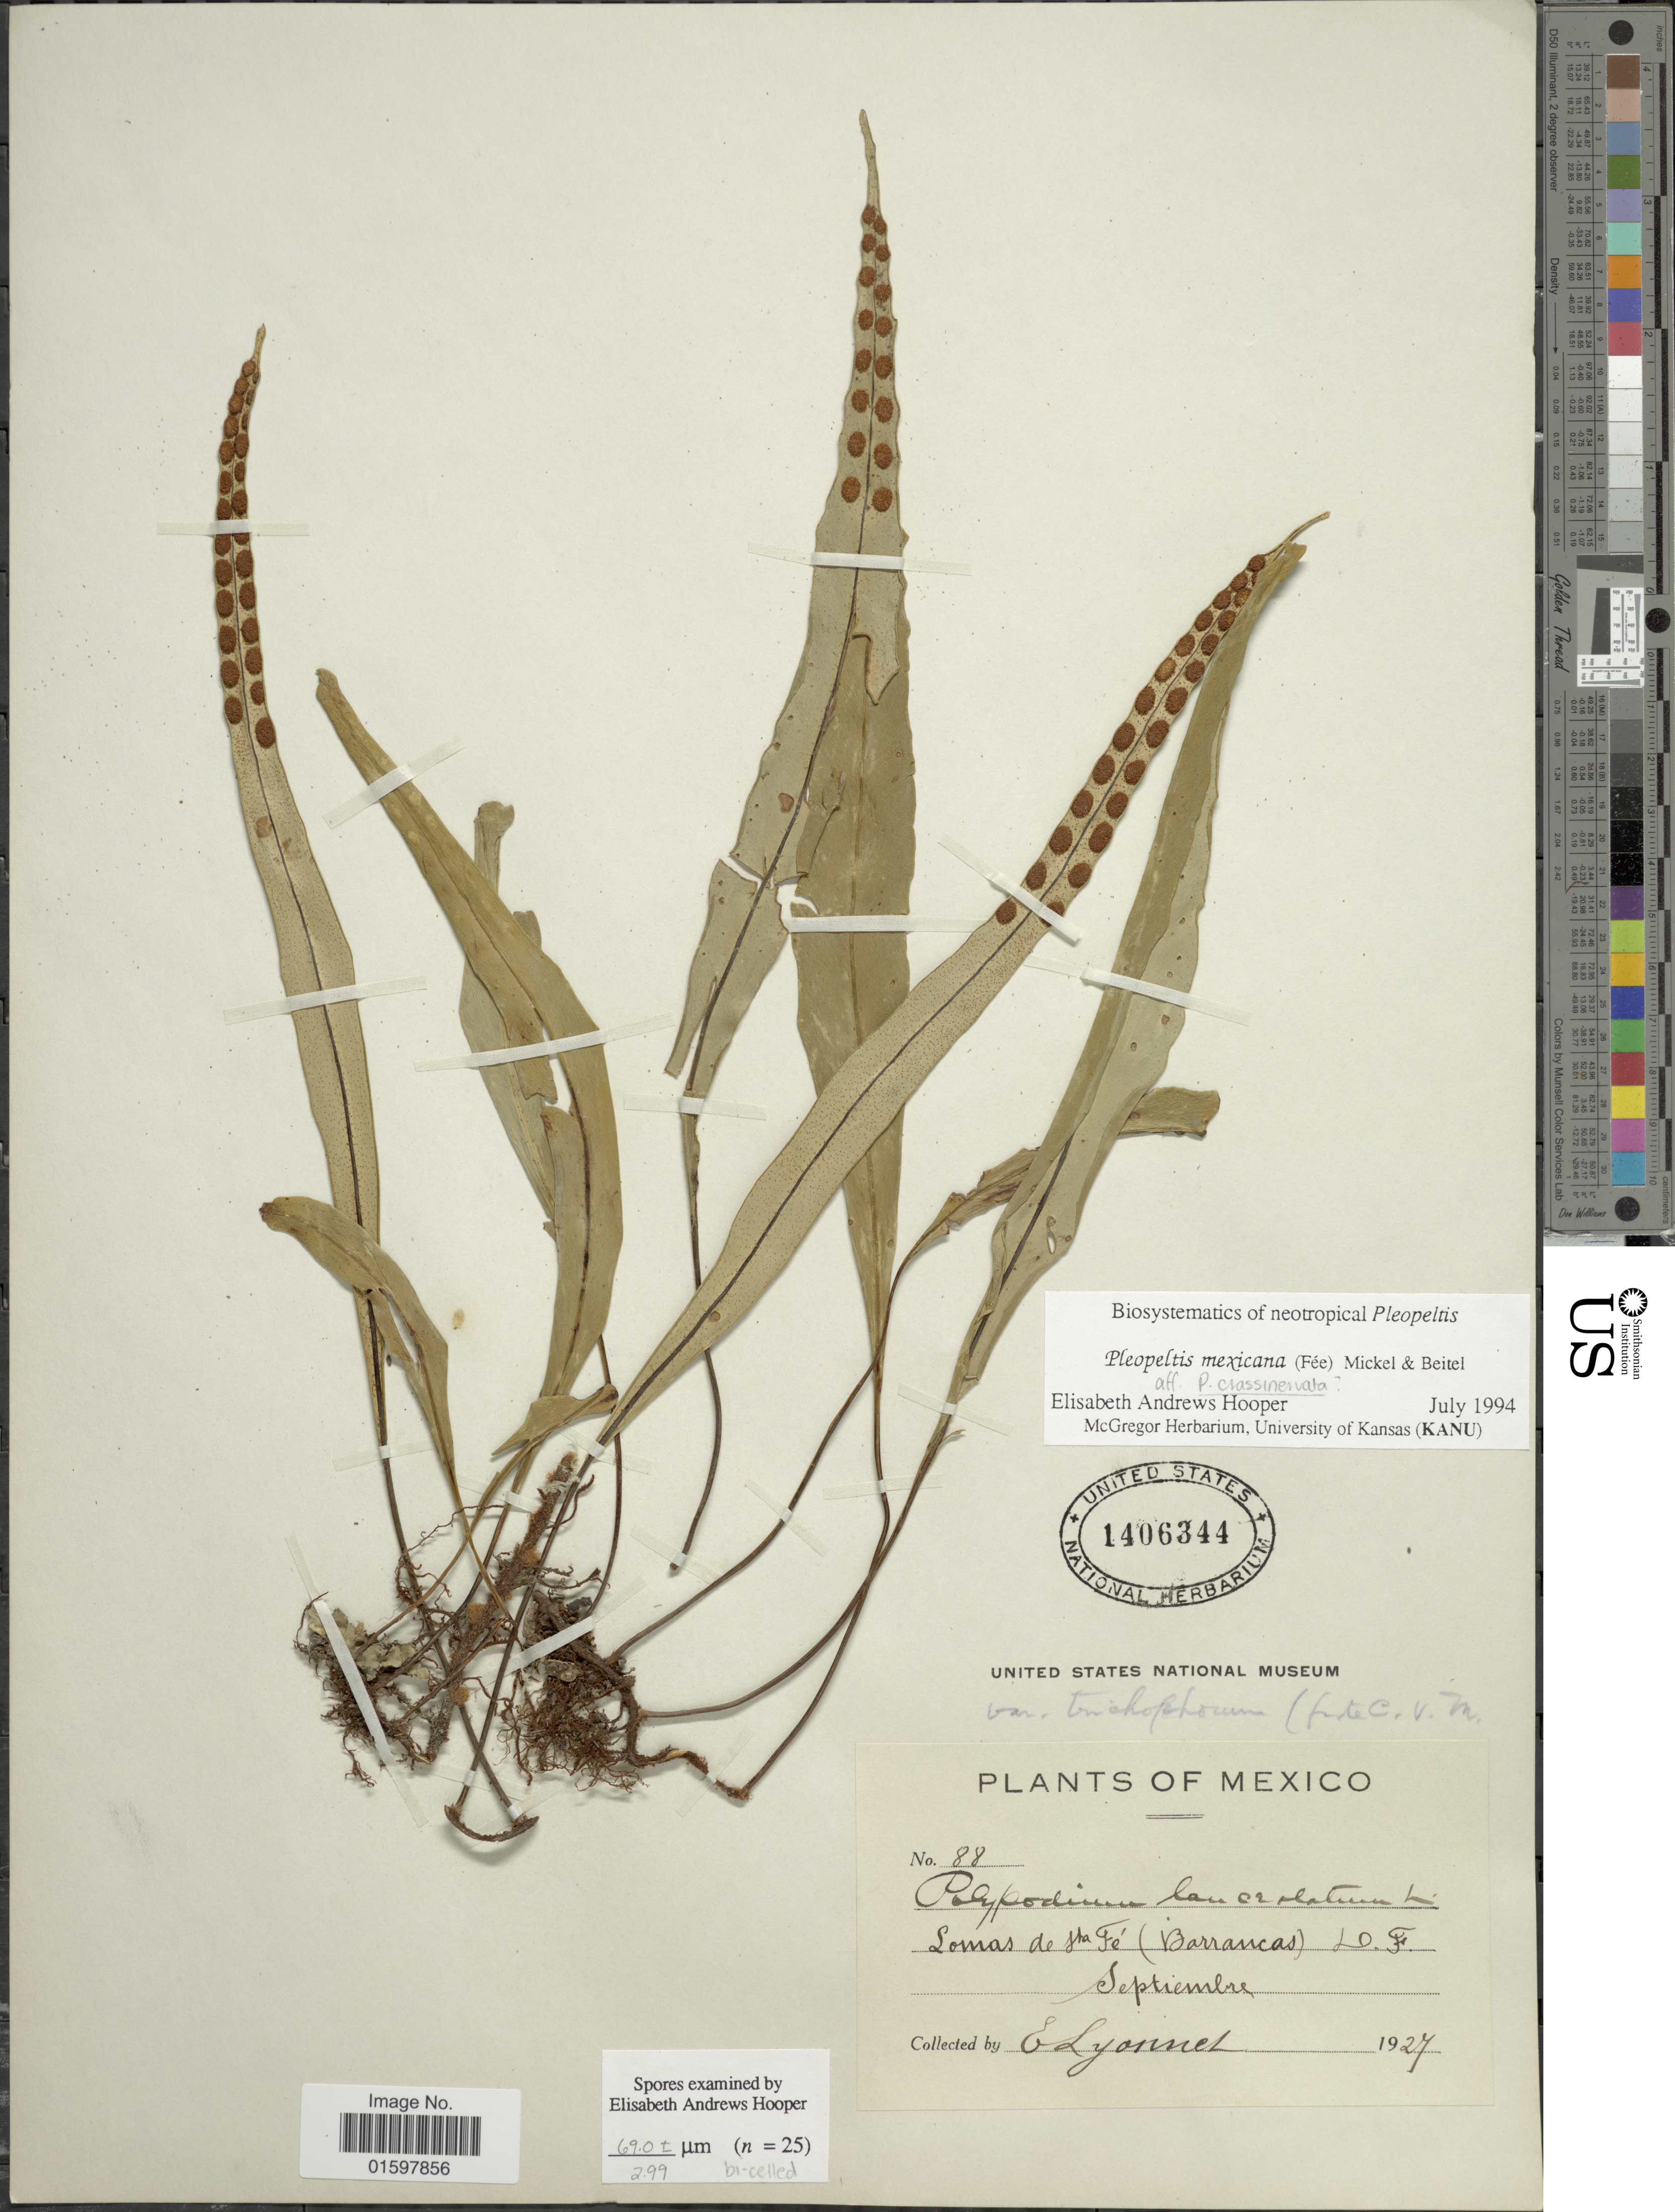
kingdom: Plantae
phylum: Tracheophyta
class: Polypodiopsida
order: Polypodiales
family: Polypodiaceae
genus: Pleopeltis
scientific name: Pleopeltis mexicana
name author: (Fée) Mickel & Beitel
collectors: E. Lyonnet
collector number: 88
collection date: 1927-09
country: Mexico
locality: Lomas de Sta Fé (Barrancas) D.F.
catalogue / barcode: US 1406344